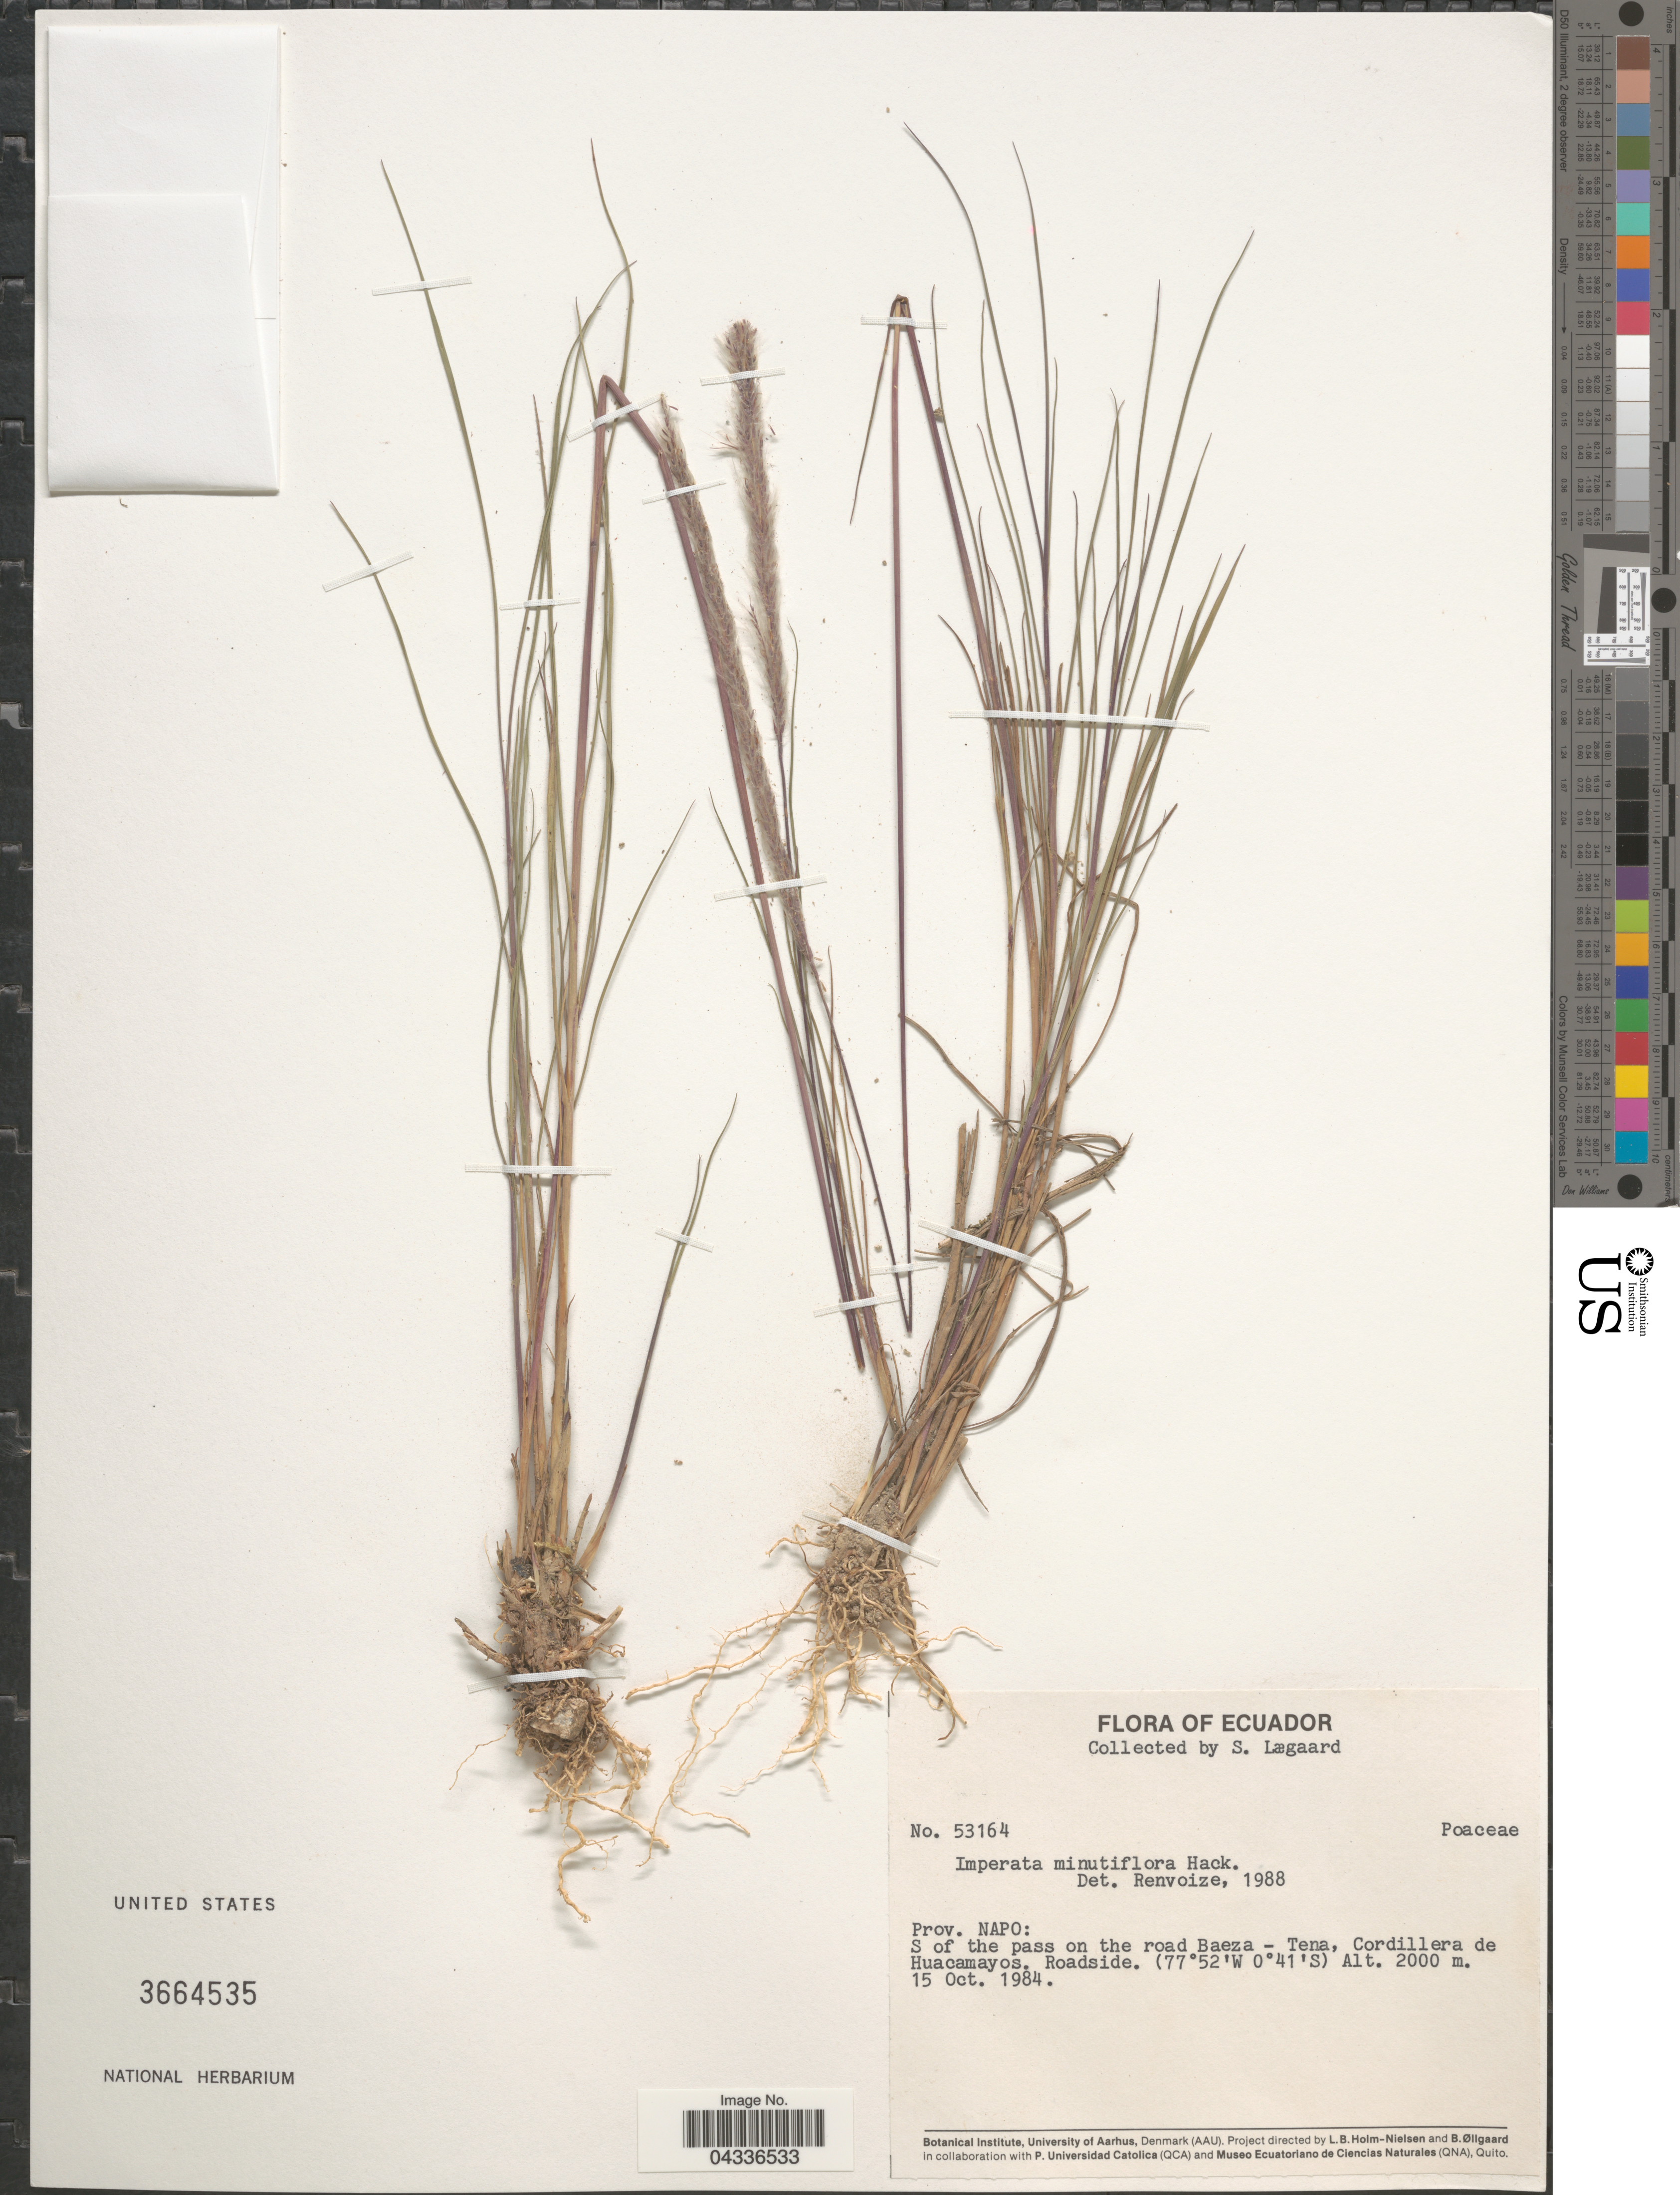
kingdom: Plantae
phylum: Tracheophyta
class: Liliopsida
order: Poales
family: Poaceae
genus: Imperata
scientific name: Imperata minutiflora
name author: Hack.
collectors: S. Lægaard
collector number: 53164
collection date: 1984-10-15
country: Ecuador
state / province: Napo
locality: S of the pass on the road Baeza-Tena, Cordillera de Huacaymos. Roadside.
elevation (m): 2000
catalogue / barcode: US 3664535